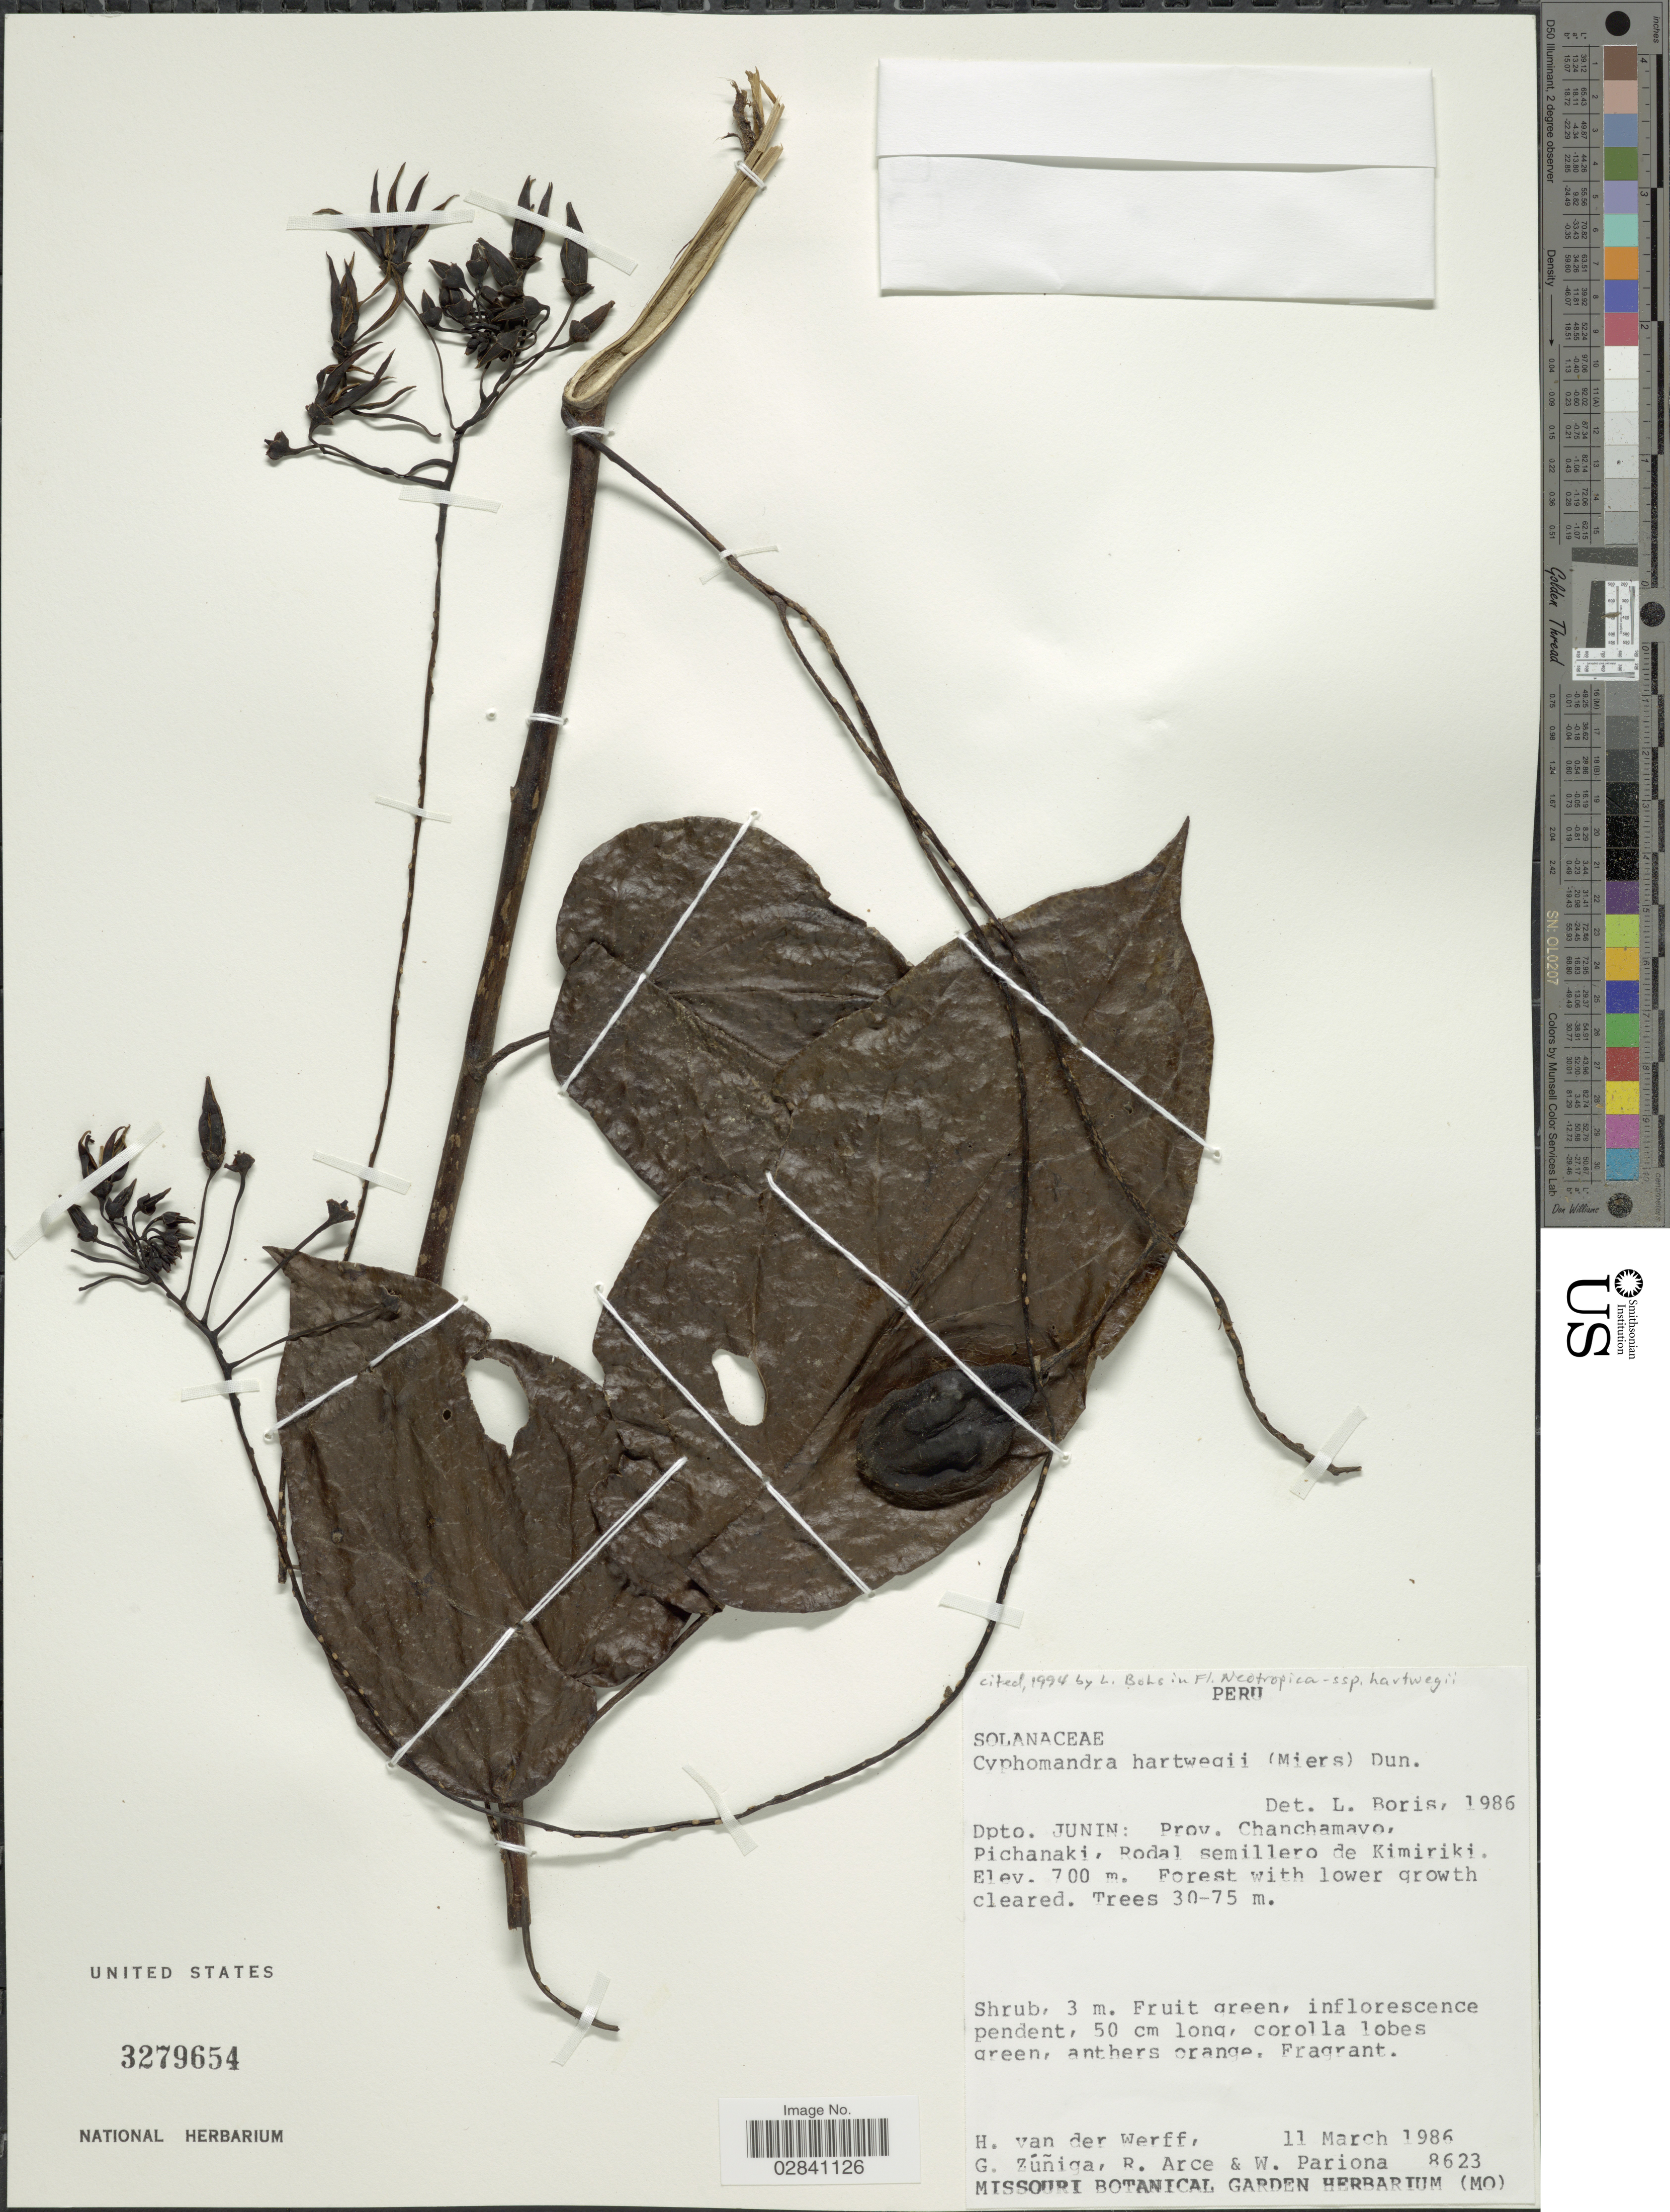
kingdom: Plantae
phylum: Tracheophyta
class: Magnoliopsida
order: Solanales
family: Solanaceae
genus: Cyphomandra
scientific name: Cyphomandra hartwegii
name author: (Miers) Sendtn. ex Walp.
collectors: H. van der Werff, G. Zuniga, R. Arce & W. Pariona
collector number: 8623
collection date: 1986-03-11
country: Peru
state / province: Junín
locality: Dpto. Junin: Prov. Chanchamavo. Pichanaki, Rodal semillero de Kimiriki.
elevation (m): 700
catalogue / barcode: US 3279654